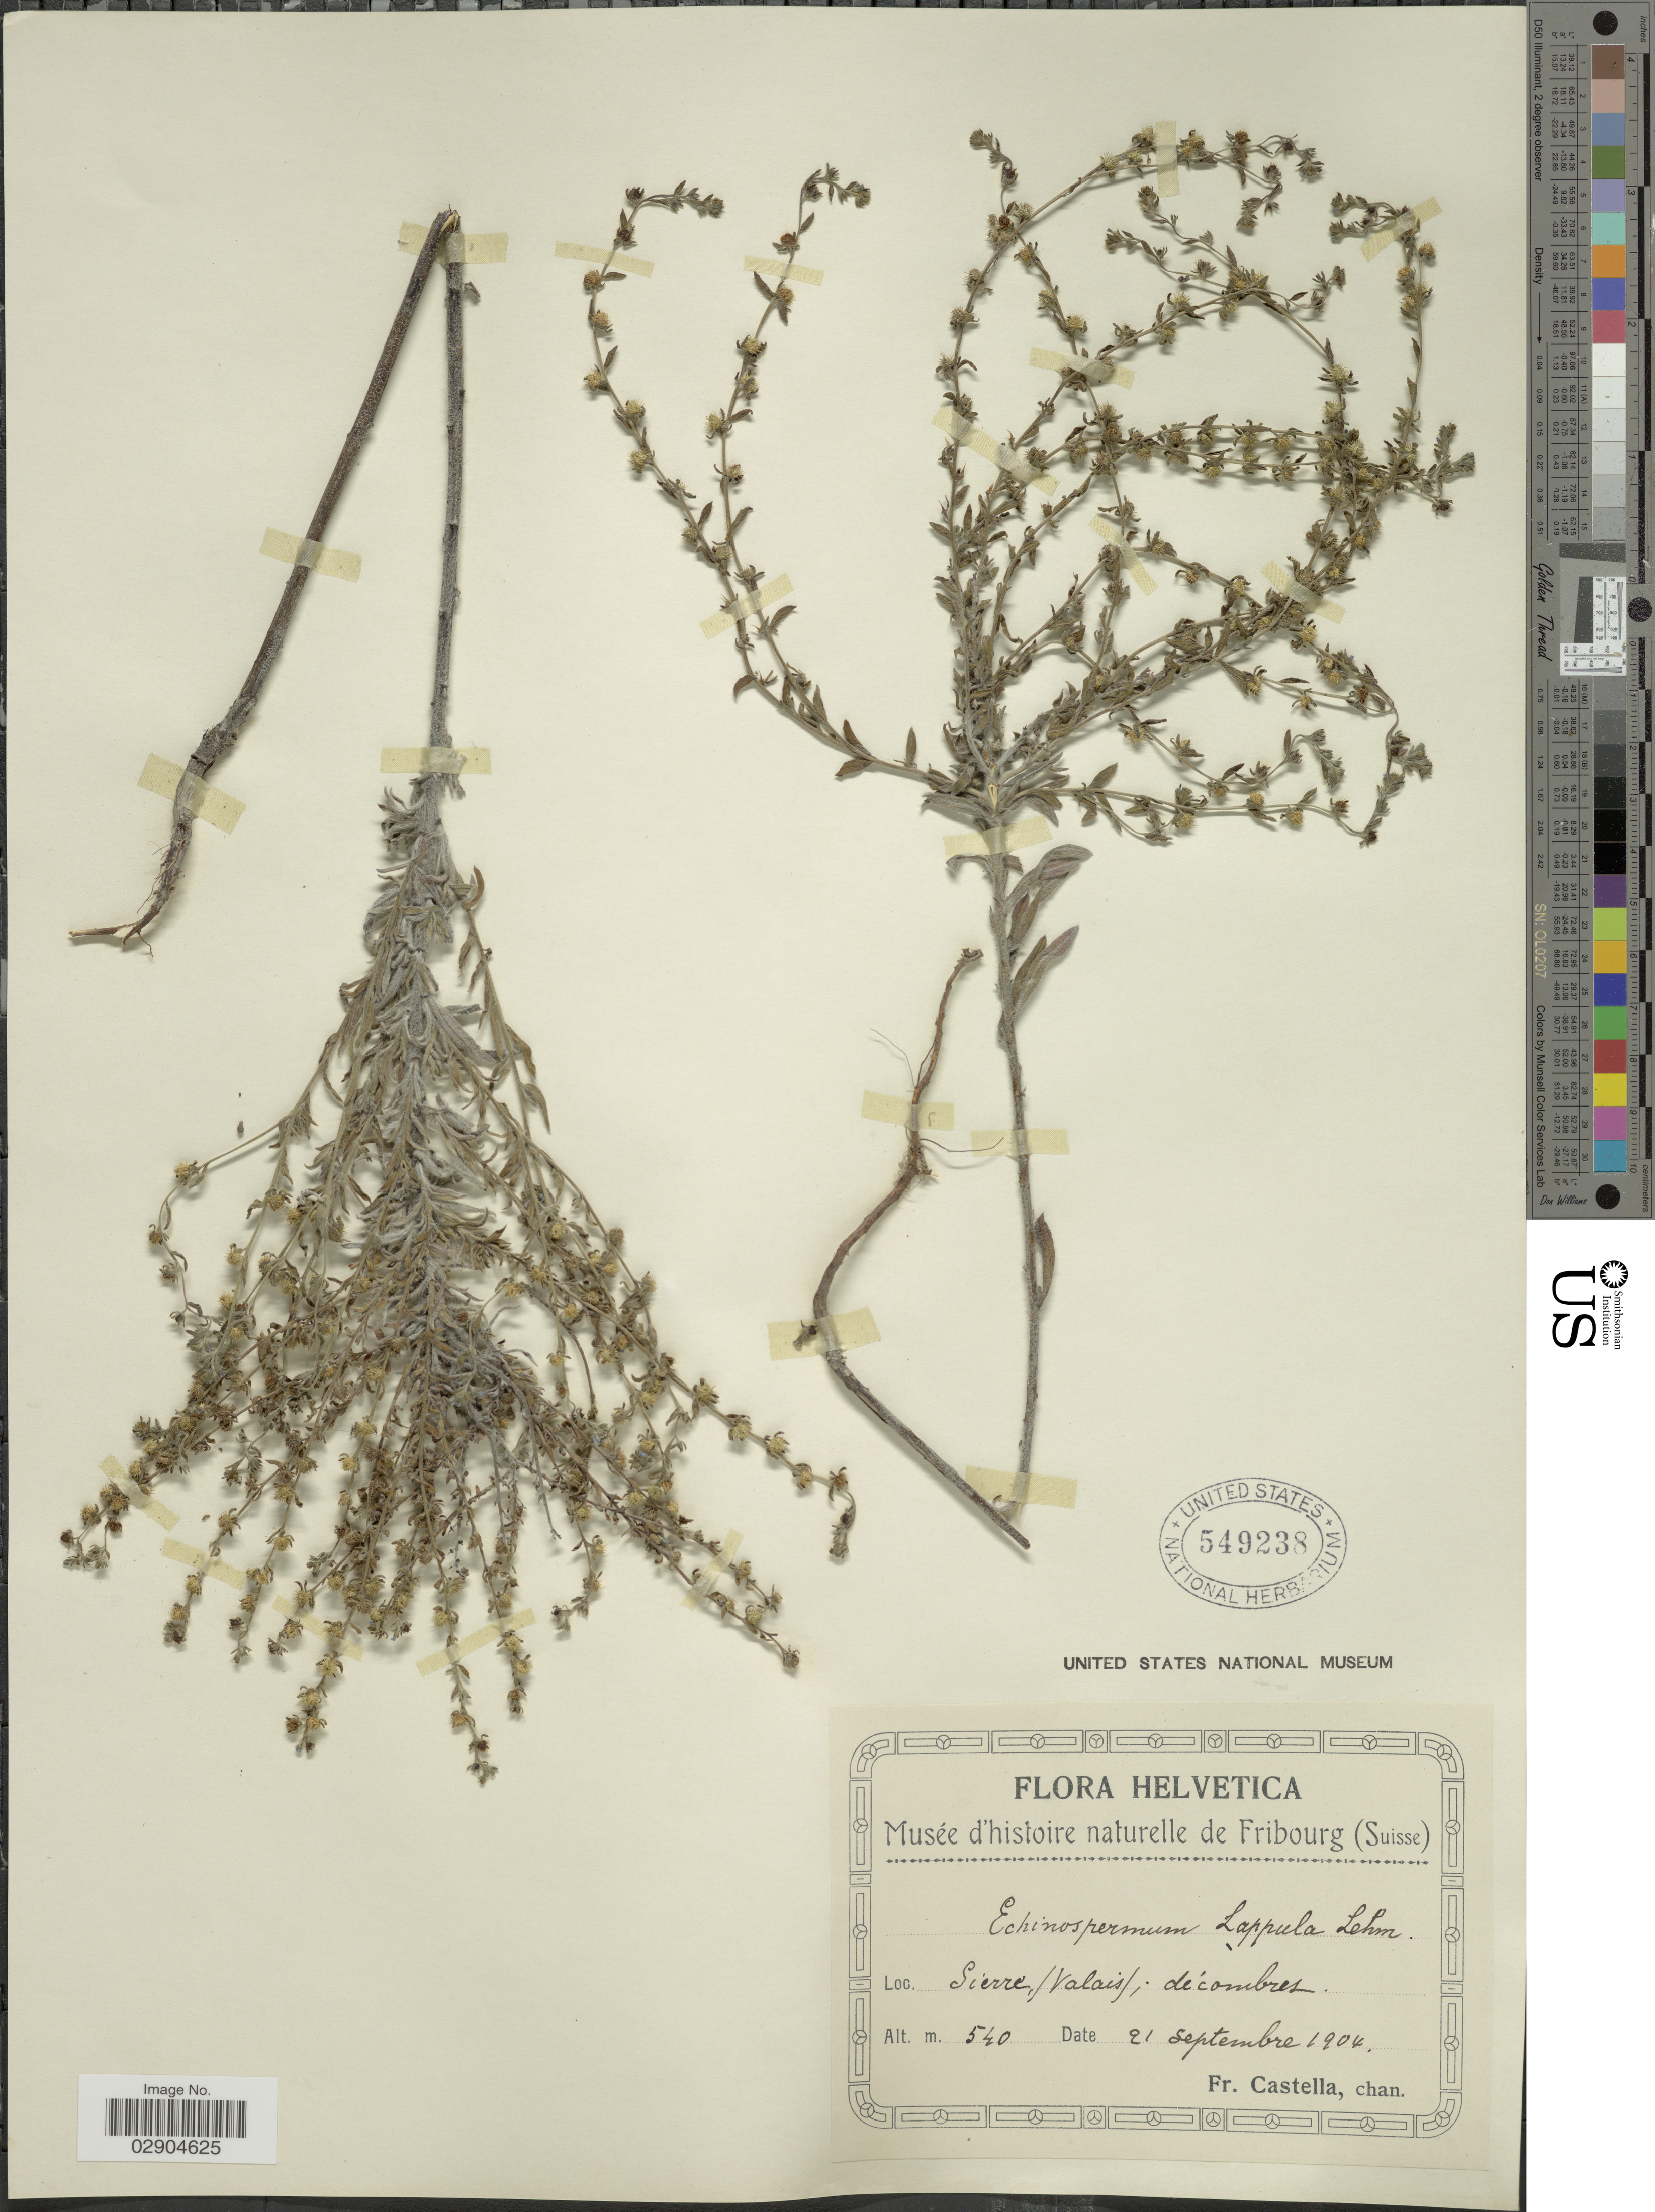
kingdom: Plantae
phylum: Tracheophyta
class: Magnoliopsida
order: Boraginales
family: Boraginaceae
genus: Lappula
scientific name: Lappula lappula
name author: H. Karst.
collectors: Fr. Castella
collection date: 1904-09-21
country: Switzerland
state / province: Valais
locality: Helvetica. Sierre, (Valais), décombres.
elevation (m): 540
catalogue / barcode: US 549238